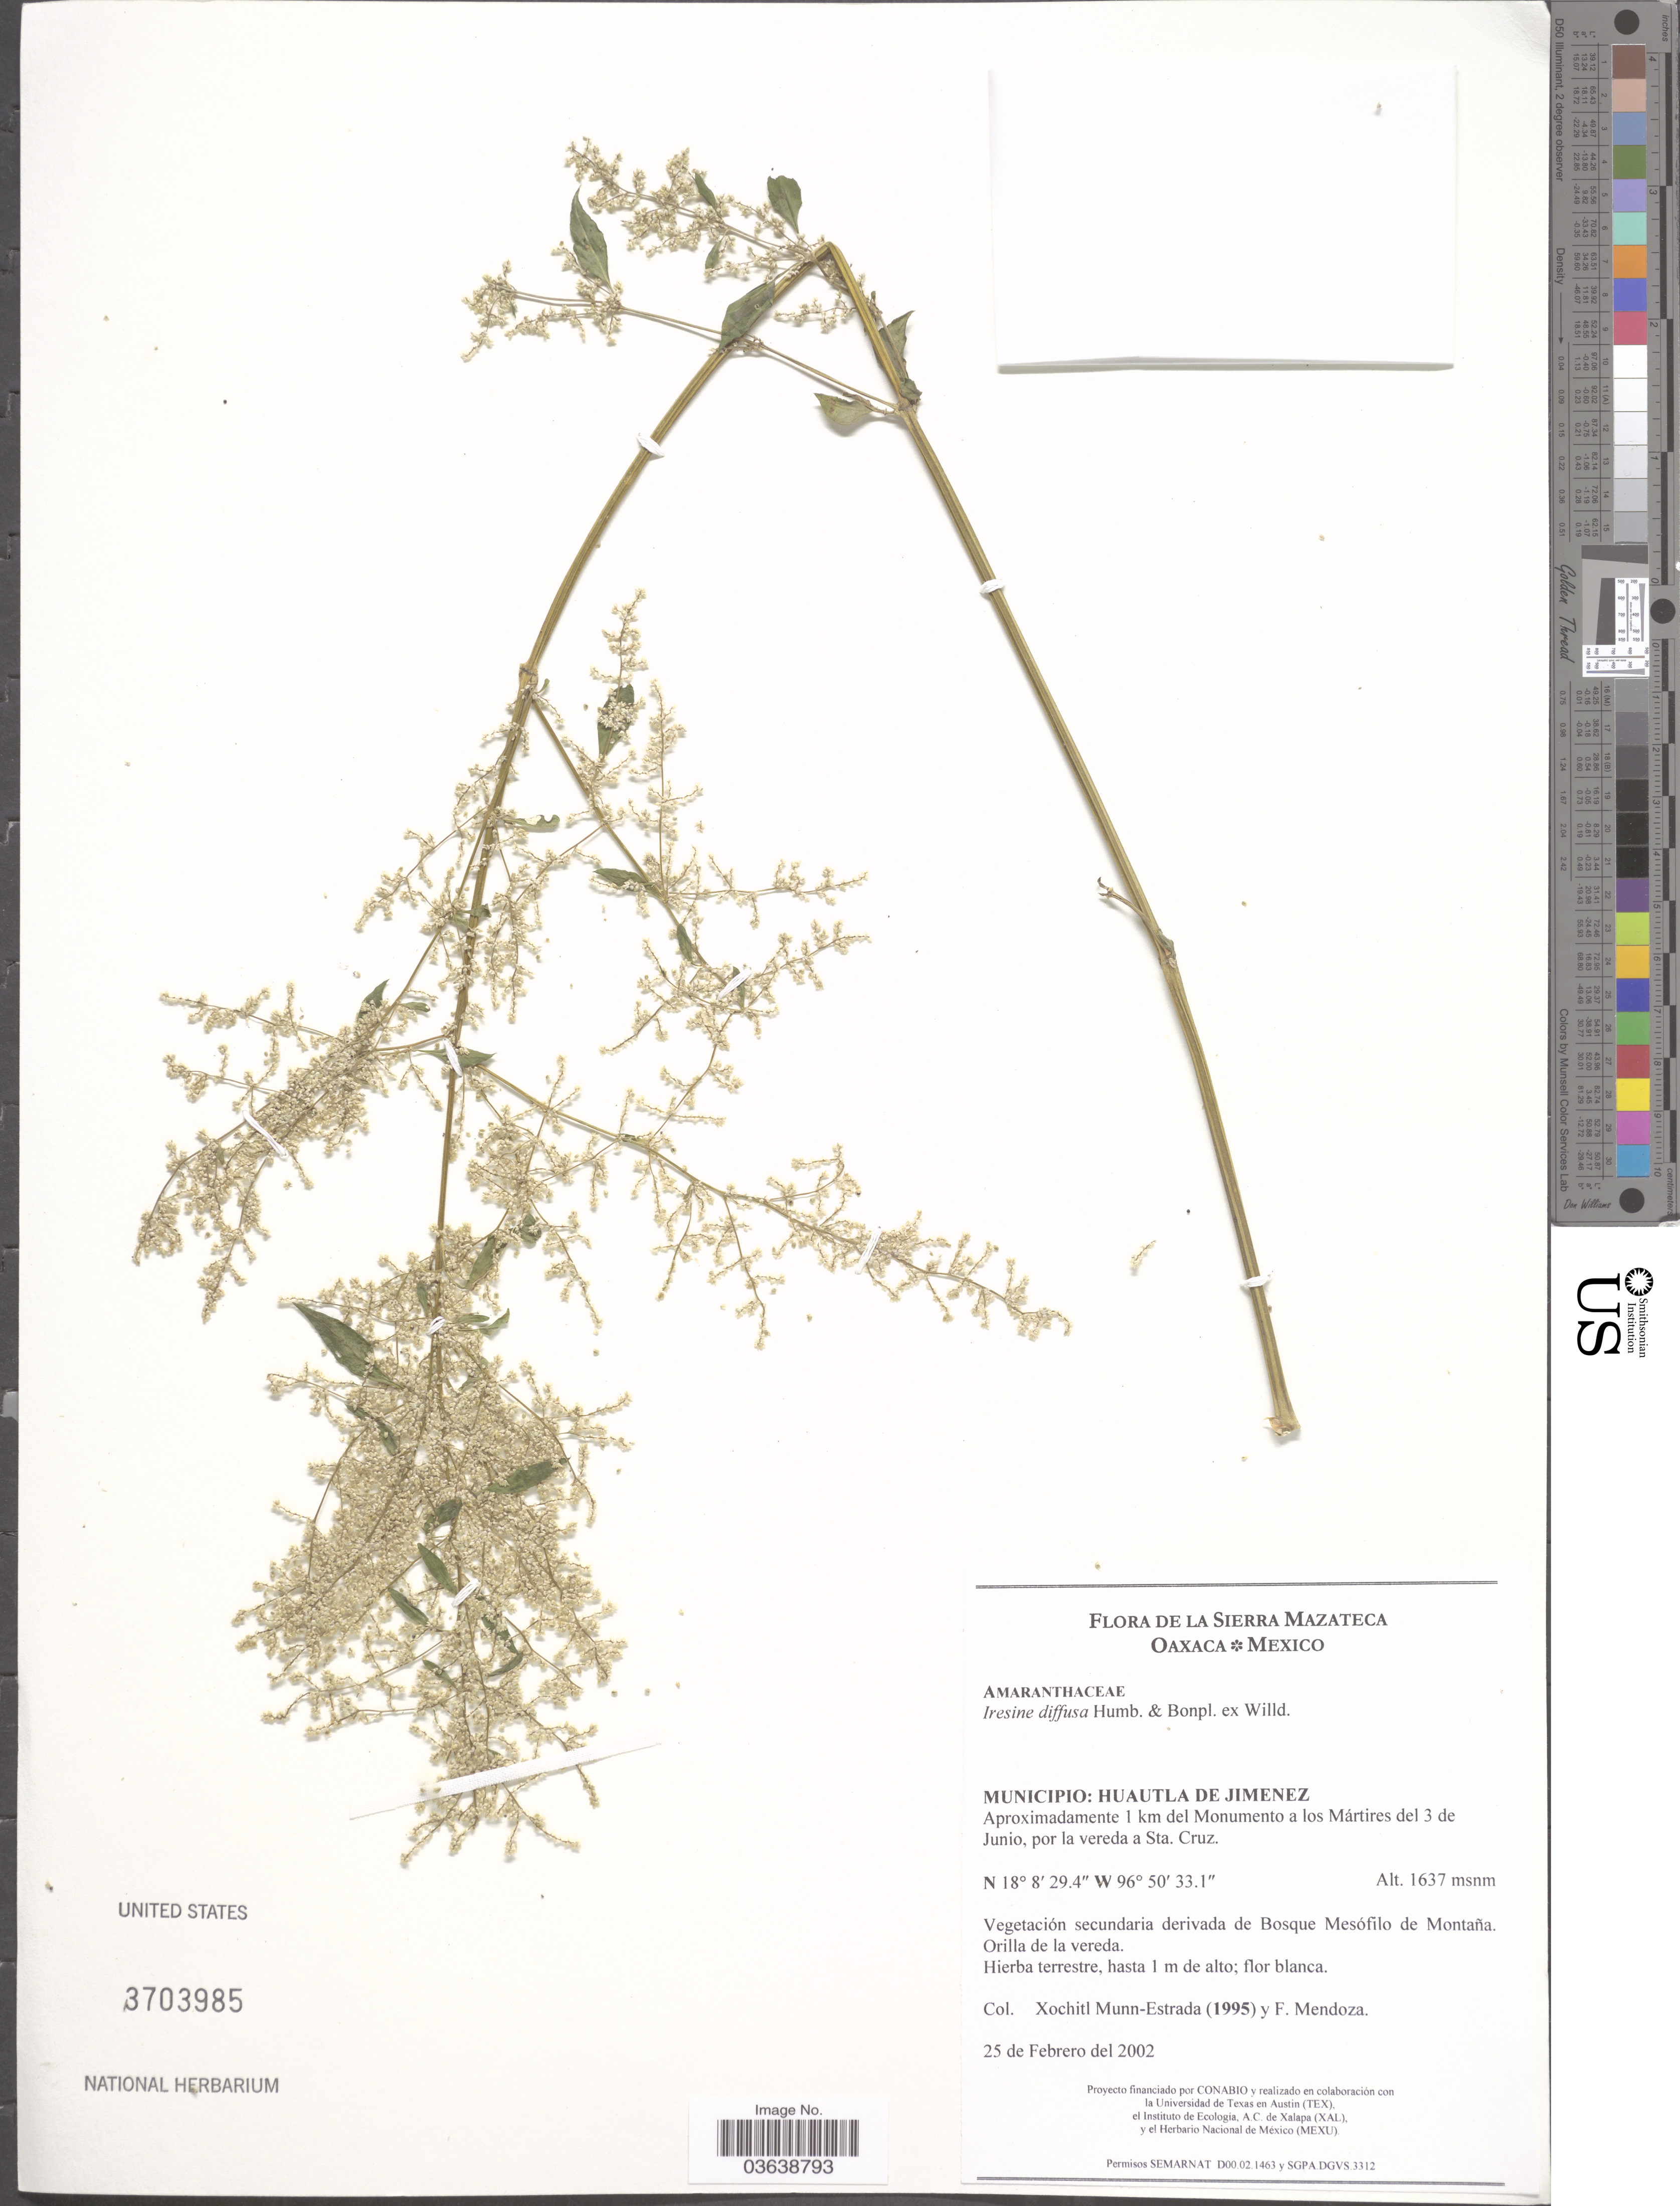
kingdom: Plantae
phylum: Tracheophyta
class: Magnoliopsida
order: Caryophyllales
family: Amaranthaceae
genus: Iresine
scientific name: Iresine celosia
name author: L.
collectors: X. Munn-Estrada & F. Mendoza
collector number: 1995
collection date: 2002-02-25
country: Mexico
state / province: Oaxaca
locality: La Sierra Mazateca. Municipio: Huautla de Jimenez. Aproximadamente 1 km del Monumento a los Mártires del 3 de Junio, por la vereda a Sta. Cruz.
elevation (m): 1637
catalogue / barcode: US 3703985